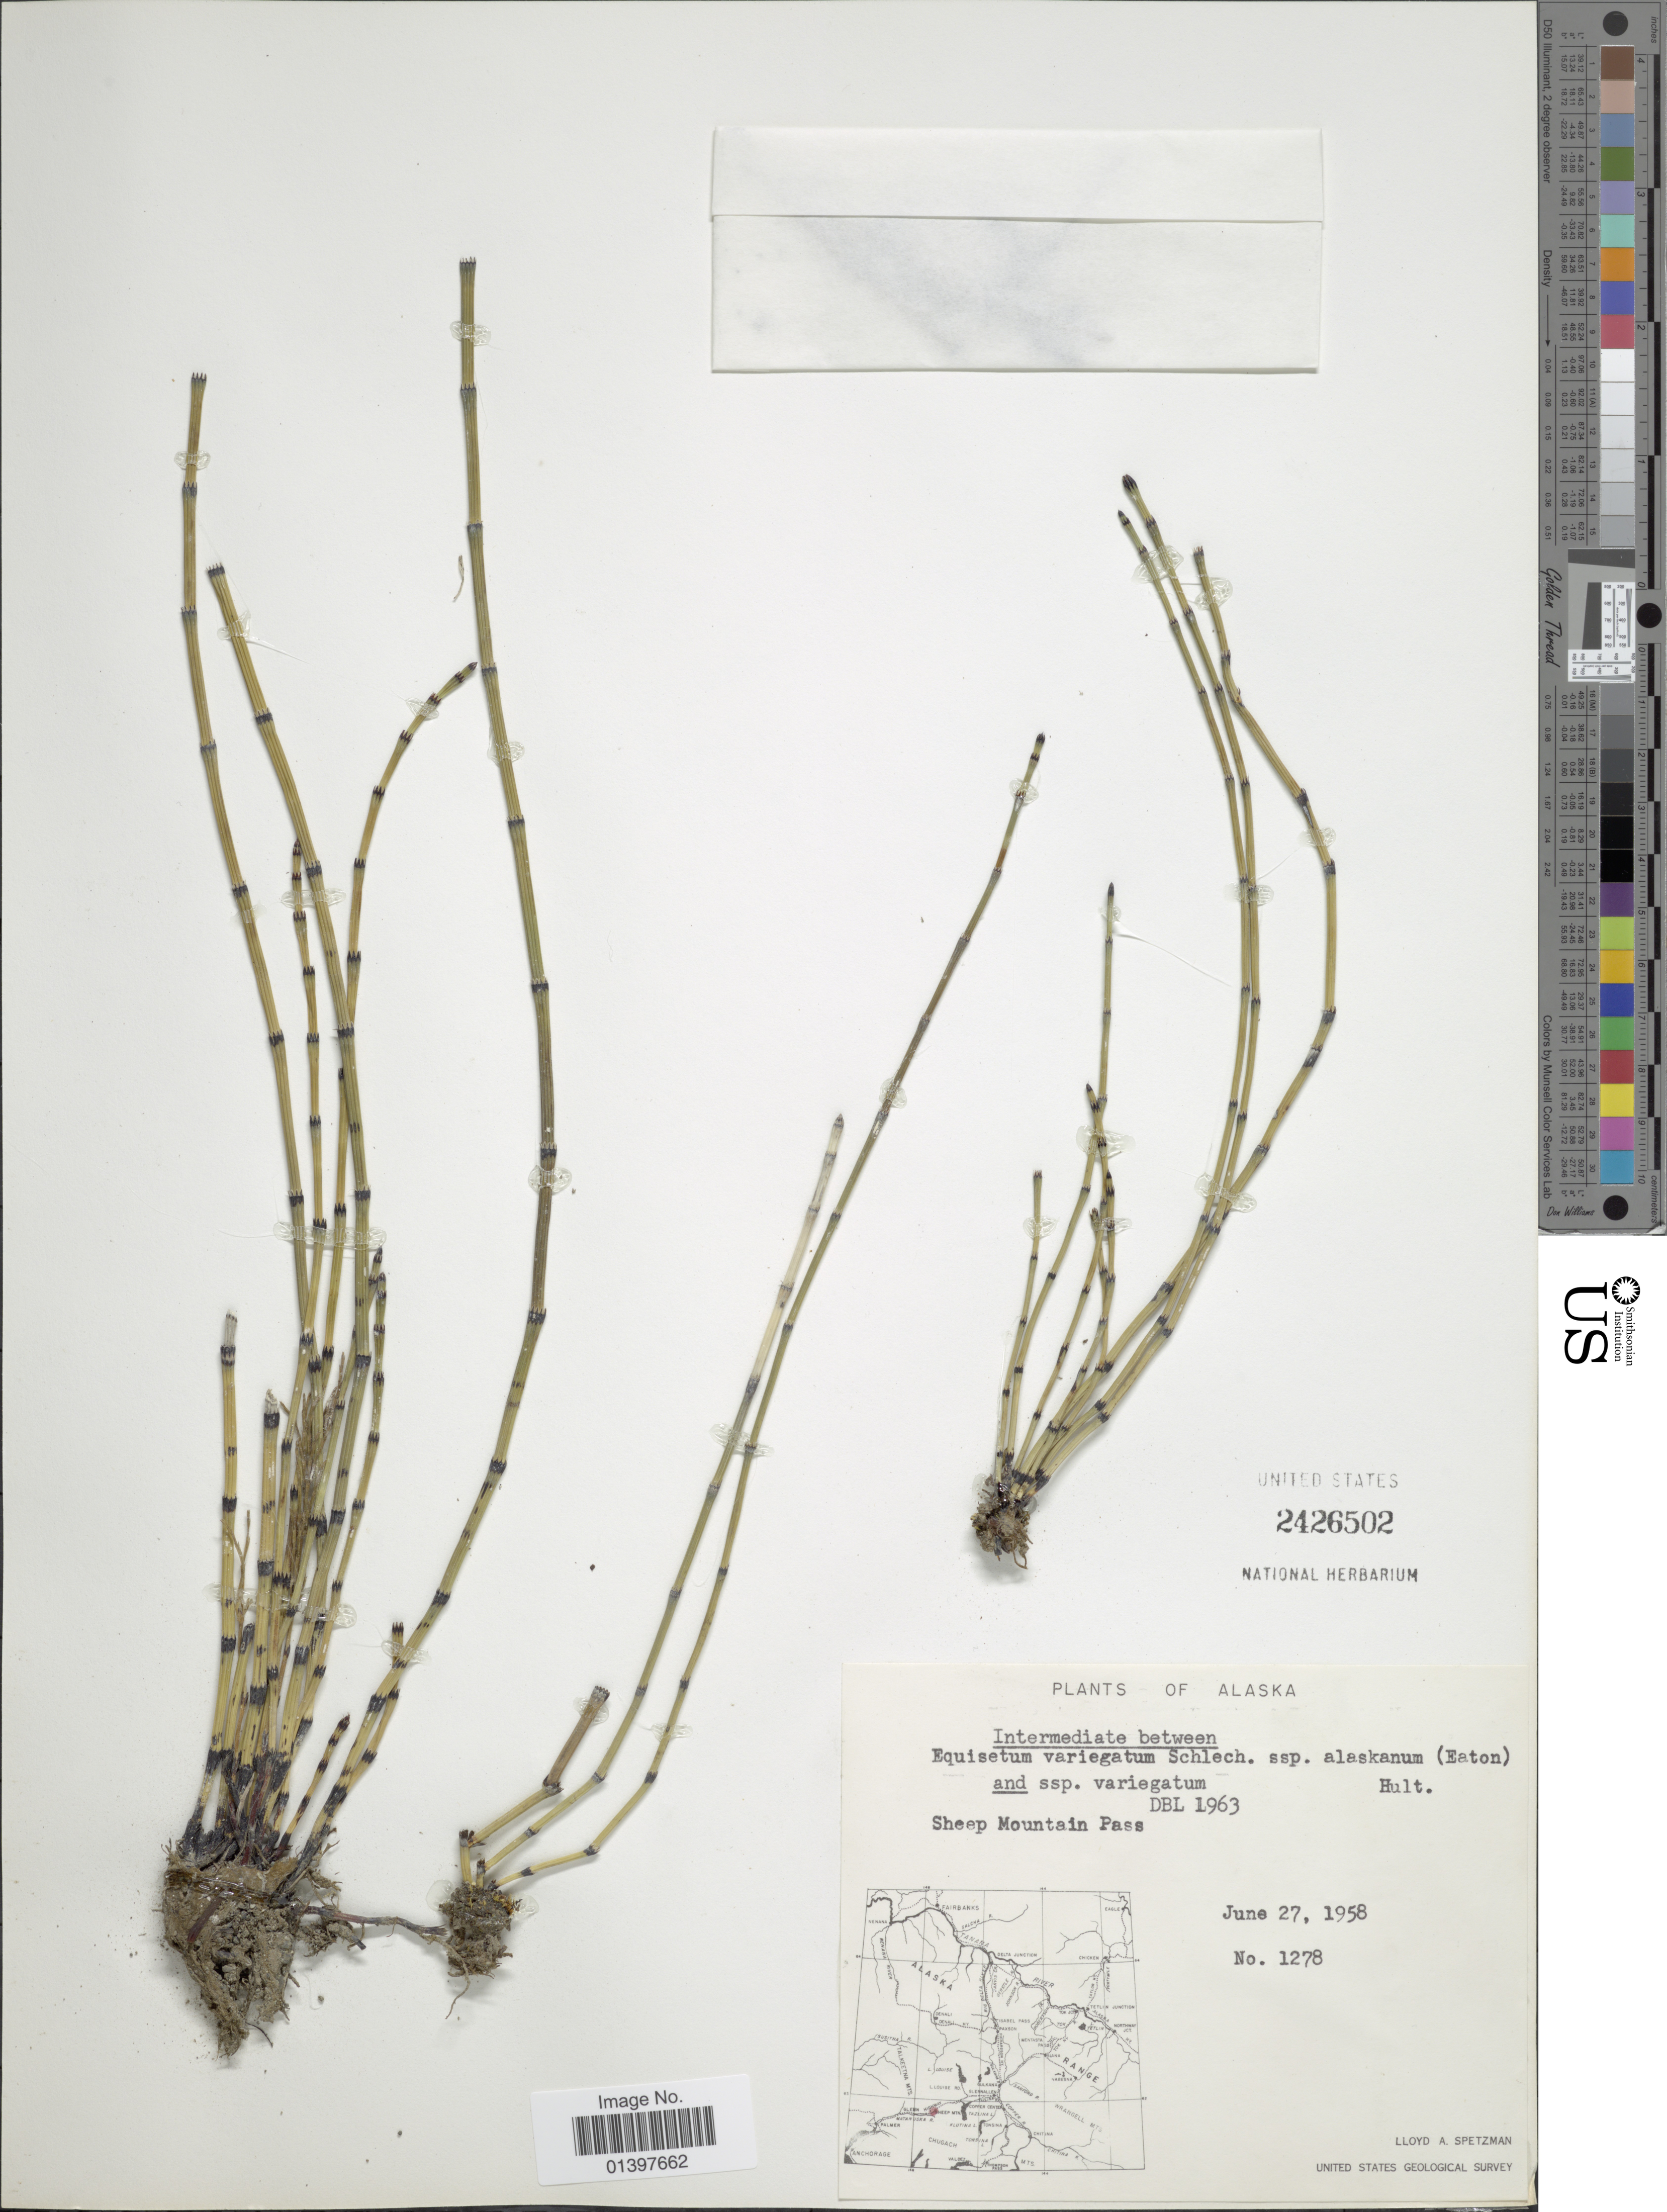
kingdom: Plantae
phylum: Tracheophyta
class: Polypodiopsida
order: Equisetales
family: Equisetaceae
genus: Equisetum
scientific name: Equisetum variegatum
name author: Schleich. ex F. Weber & D. Mohr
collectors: L. Spetzman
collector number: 1278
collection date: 1958-06-27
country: United States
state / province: Alaska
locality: Sheep Mountain Pass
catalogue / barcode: US 2426502